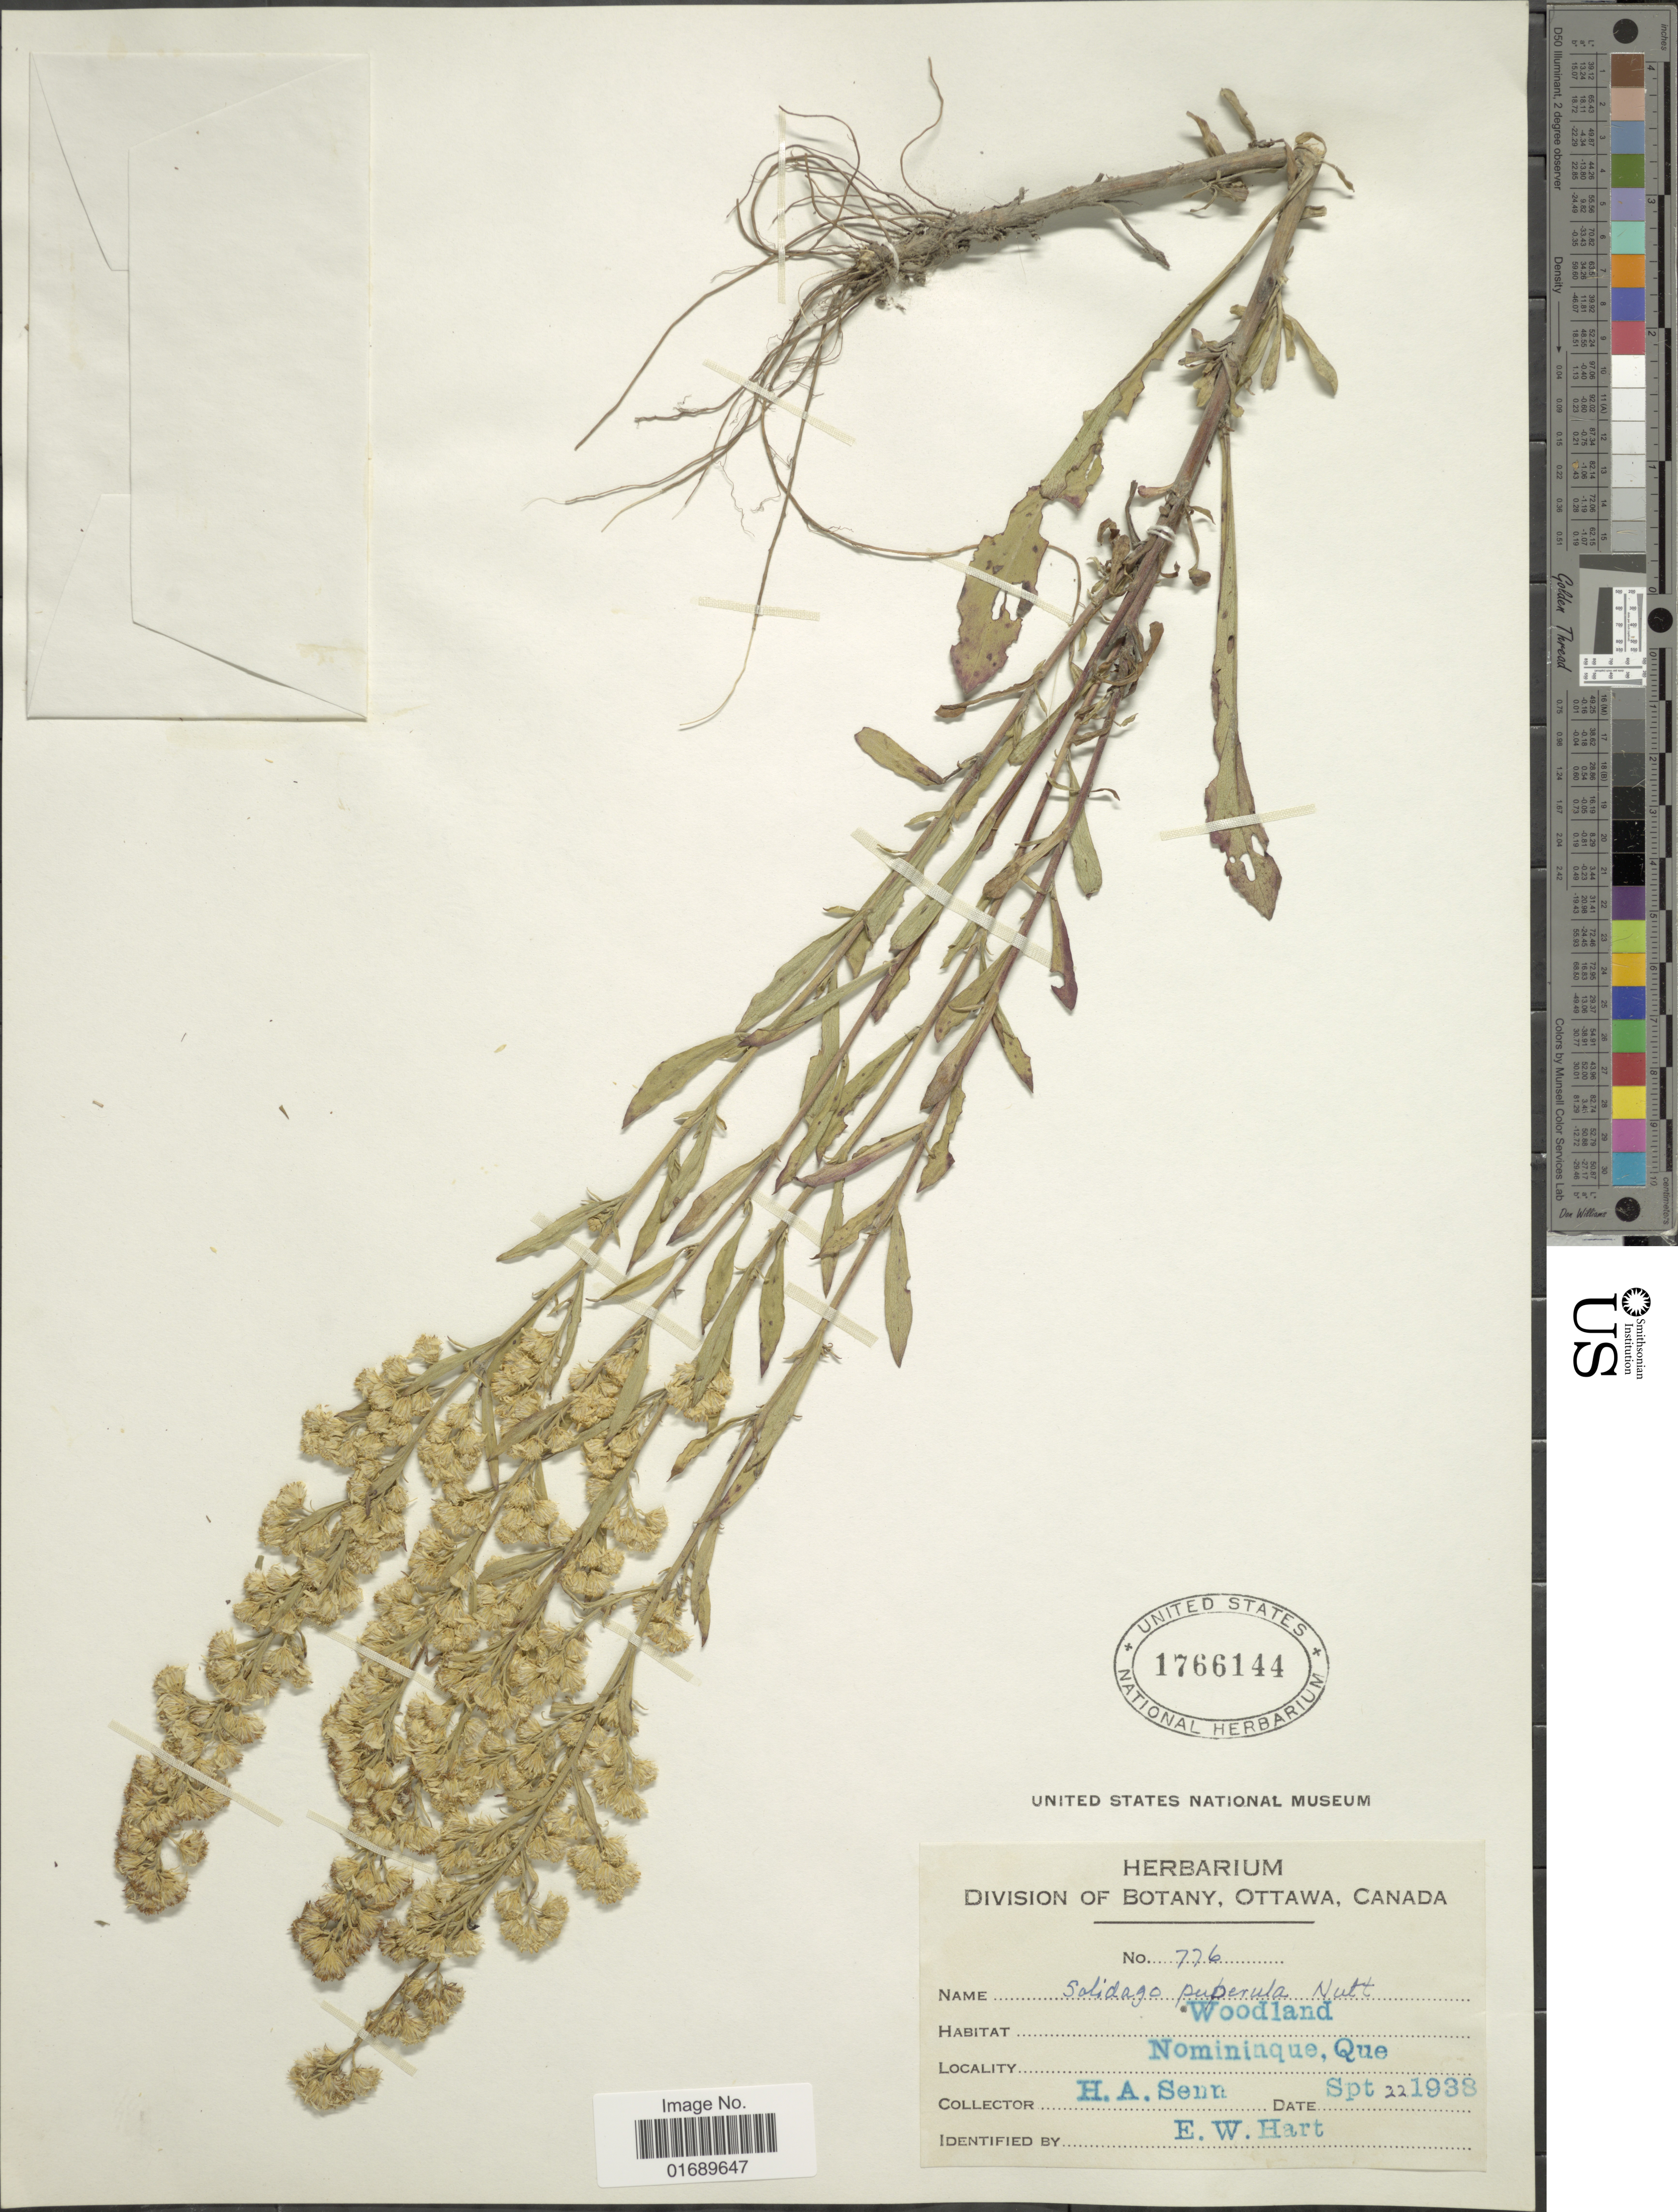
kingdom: Plantae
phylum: Tracheophyta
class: Magnoliopsida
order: Asterales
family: Asteraceae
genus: Solidago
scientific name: Solidago puberula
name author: Nutt.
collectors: H. Senn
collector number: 776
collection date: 1938-09-22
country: Canada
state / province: Quebec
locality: Woodland, Nomininque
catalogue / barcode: US 1766144